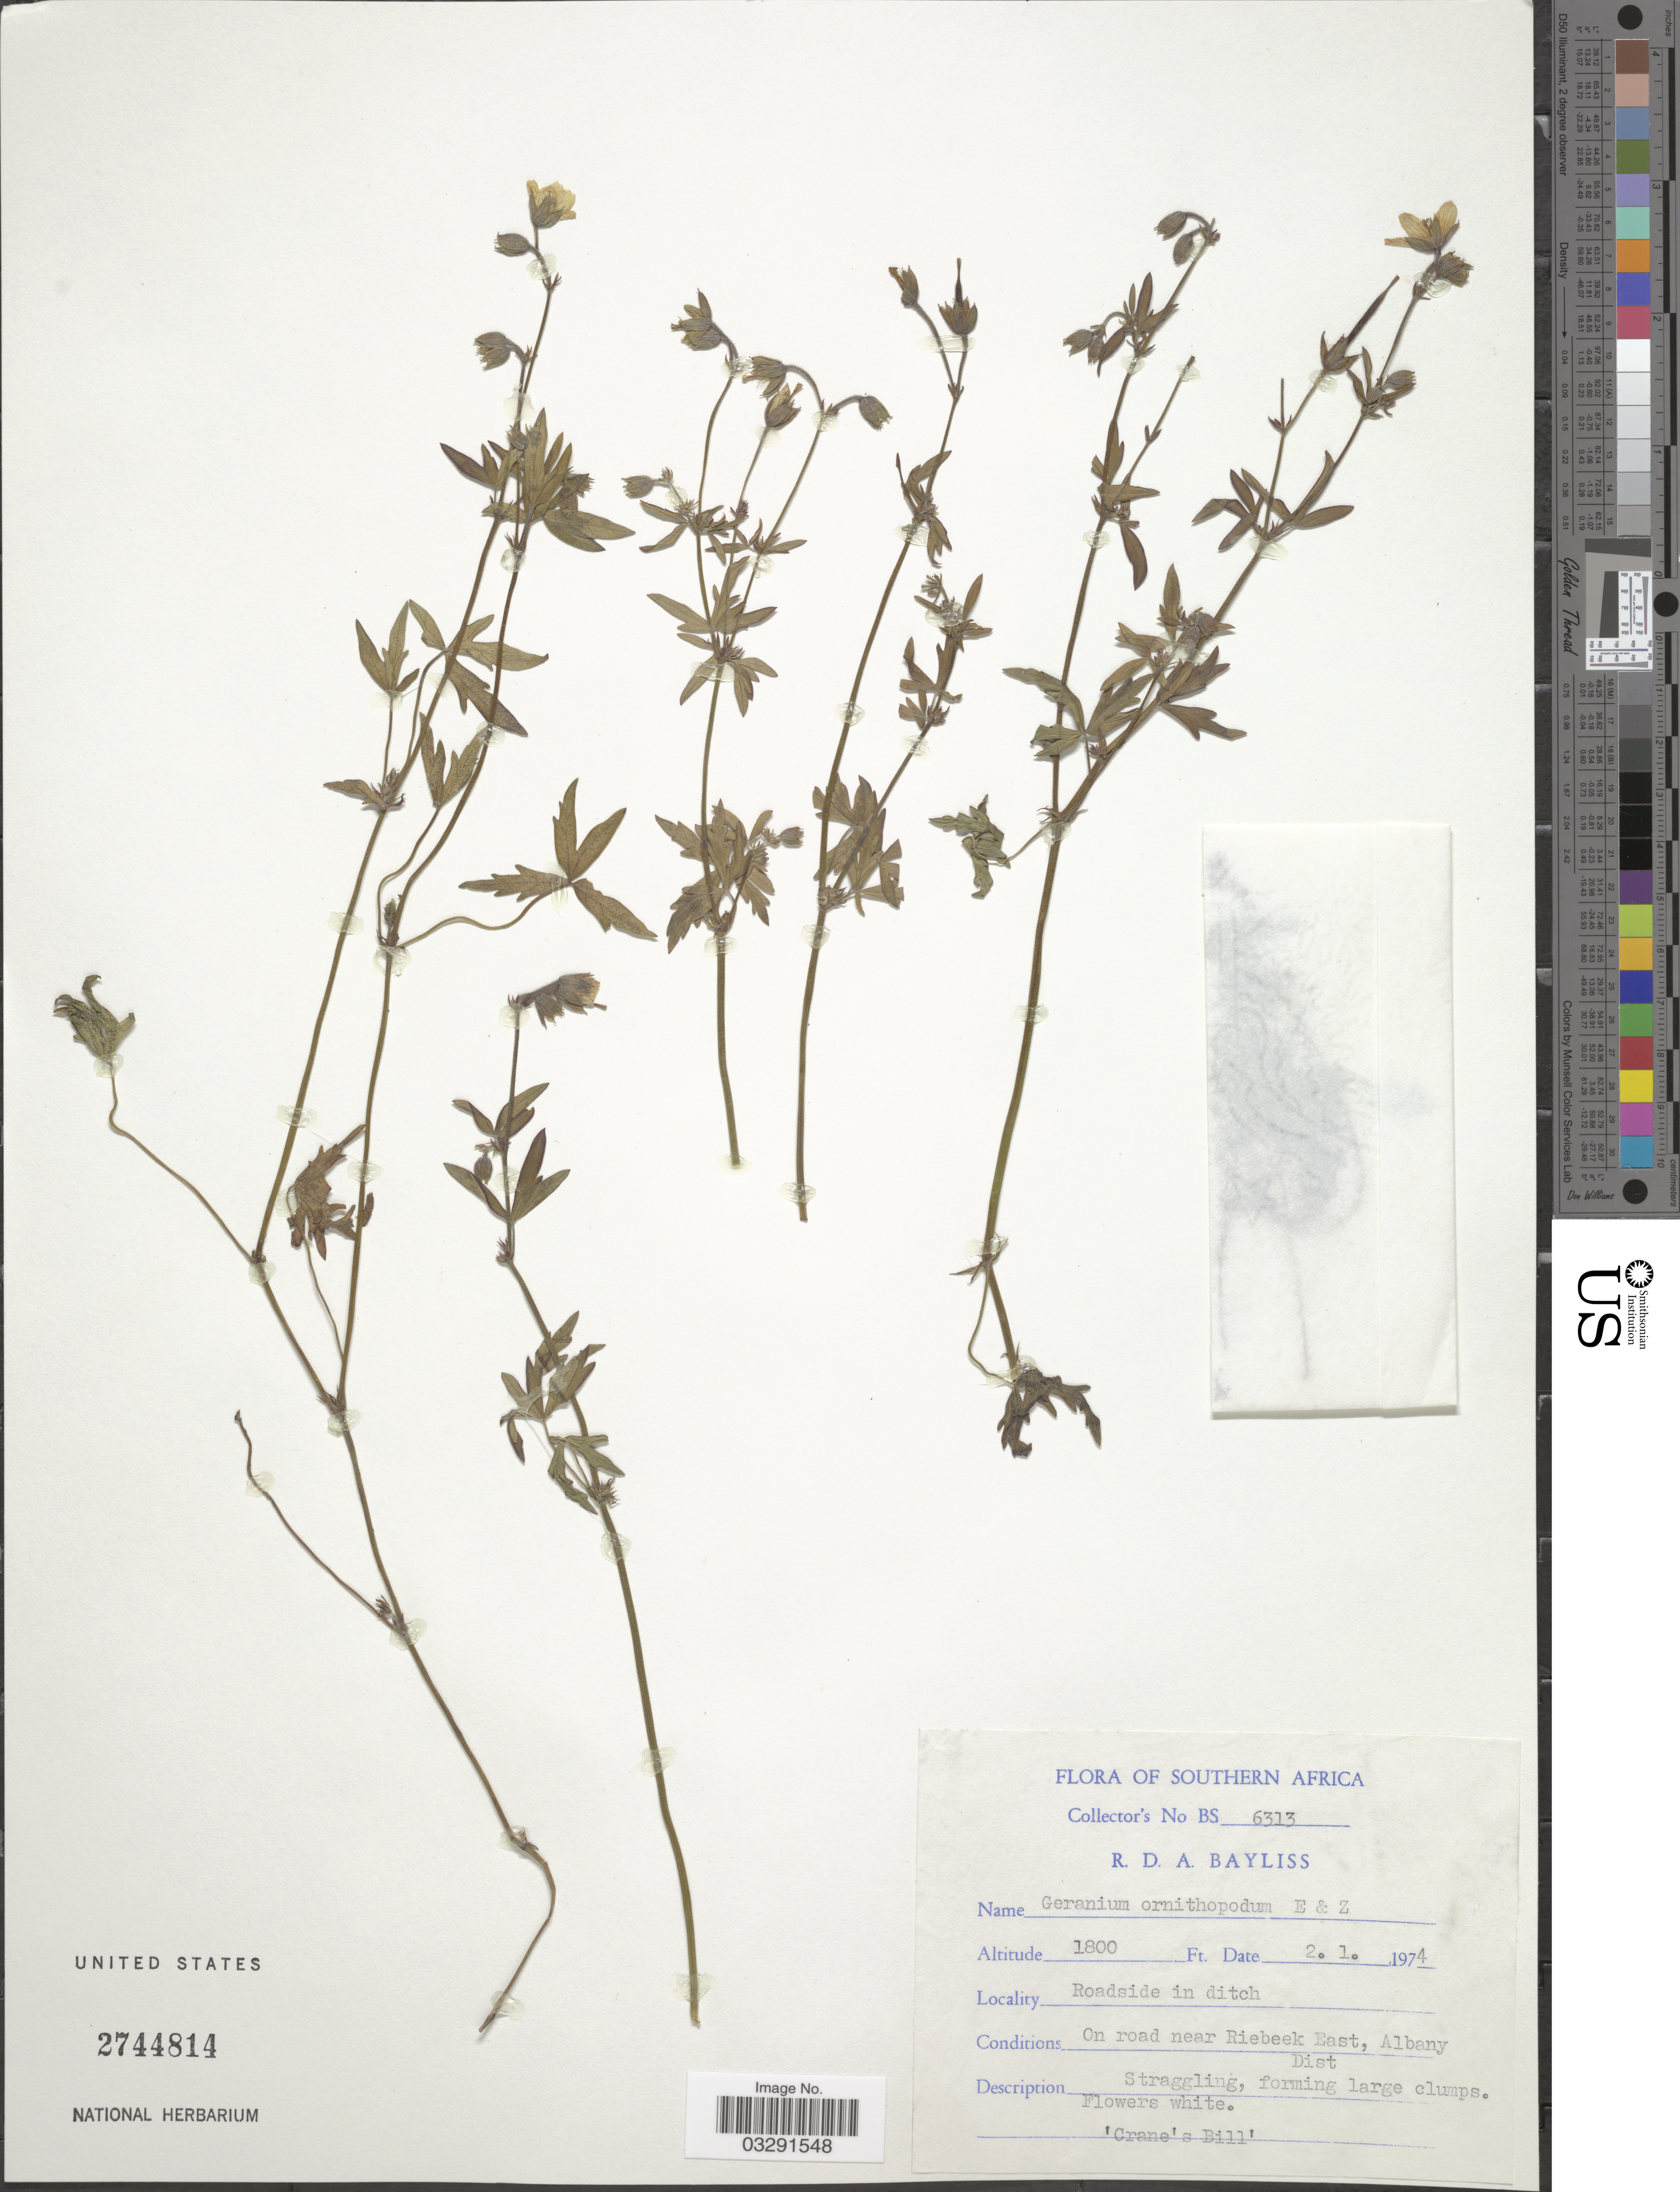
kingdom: Plantae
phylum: Tracheophyta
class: Magnoliopsida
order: Geraniales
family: Geraniaceae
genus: Geranium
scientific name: Geranium caffrum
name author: Eckl. & Zeyh.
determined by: Aedo, C.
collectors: R. Bayliss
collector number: BS 6313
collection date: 1974-01-02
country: South Africa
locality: Southern Africa. Roadside in ditch. On road near Riebeek East, Alabany Dist.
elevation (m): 549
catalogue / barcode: US 2744814